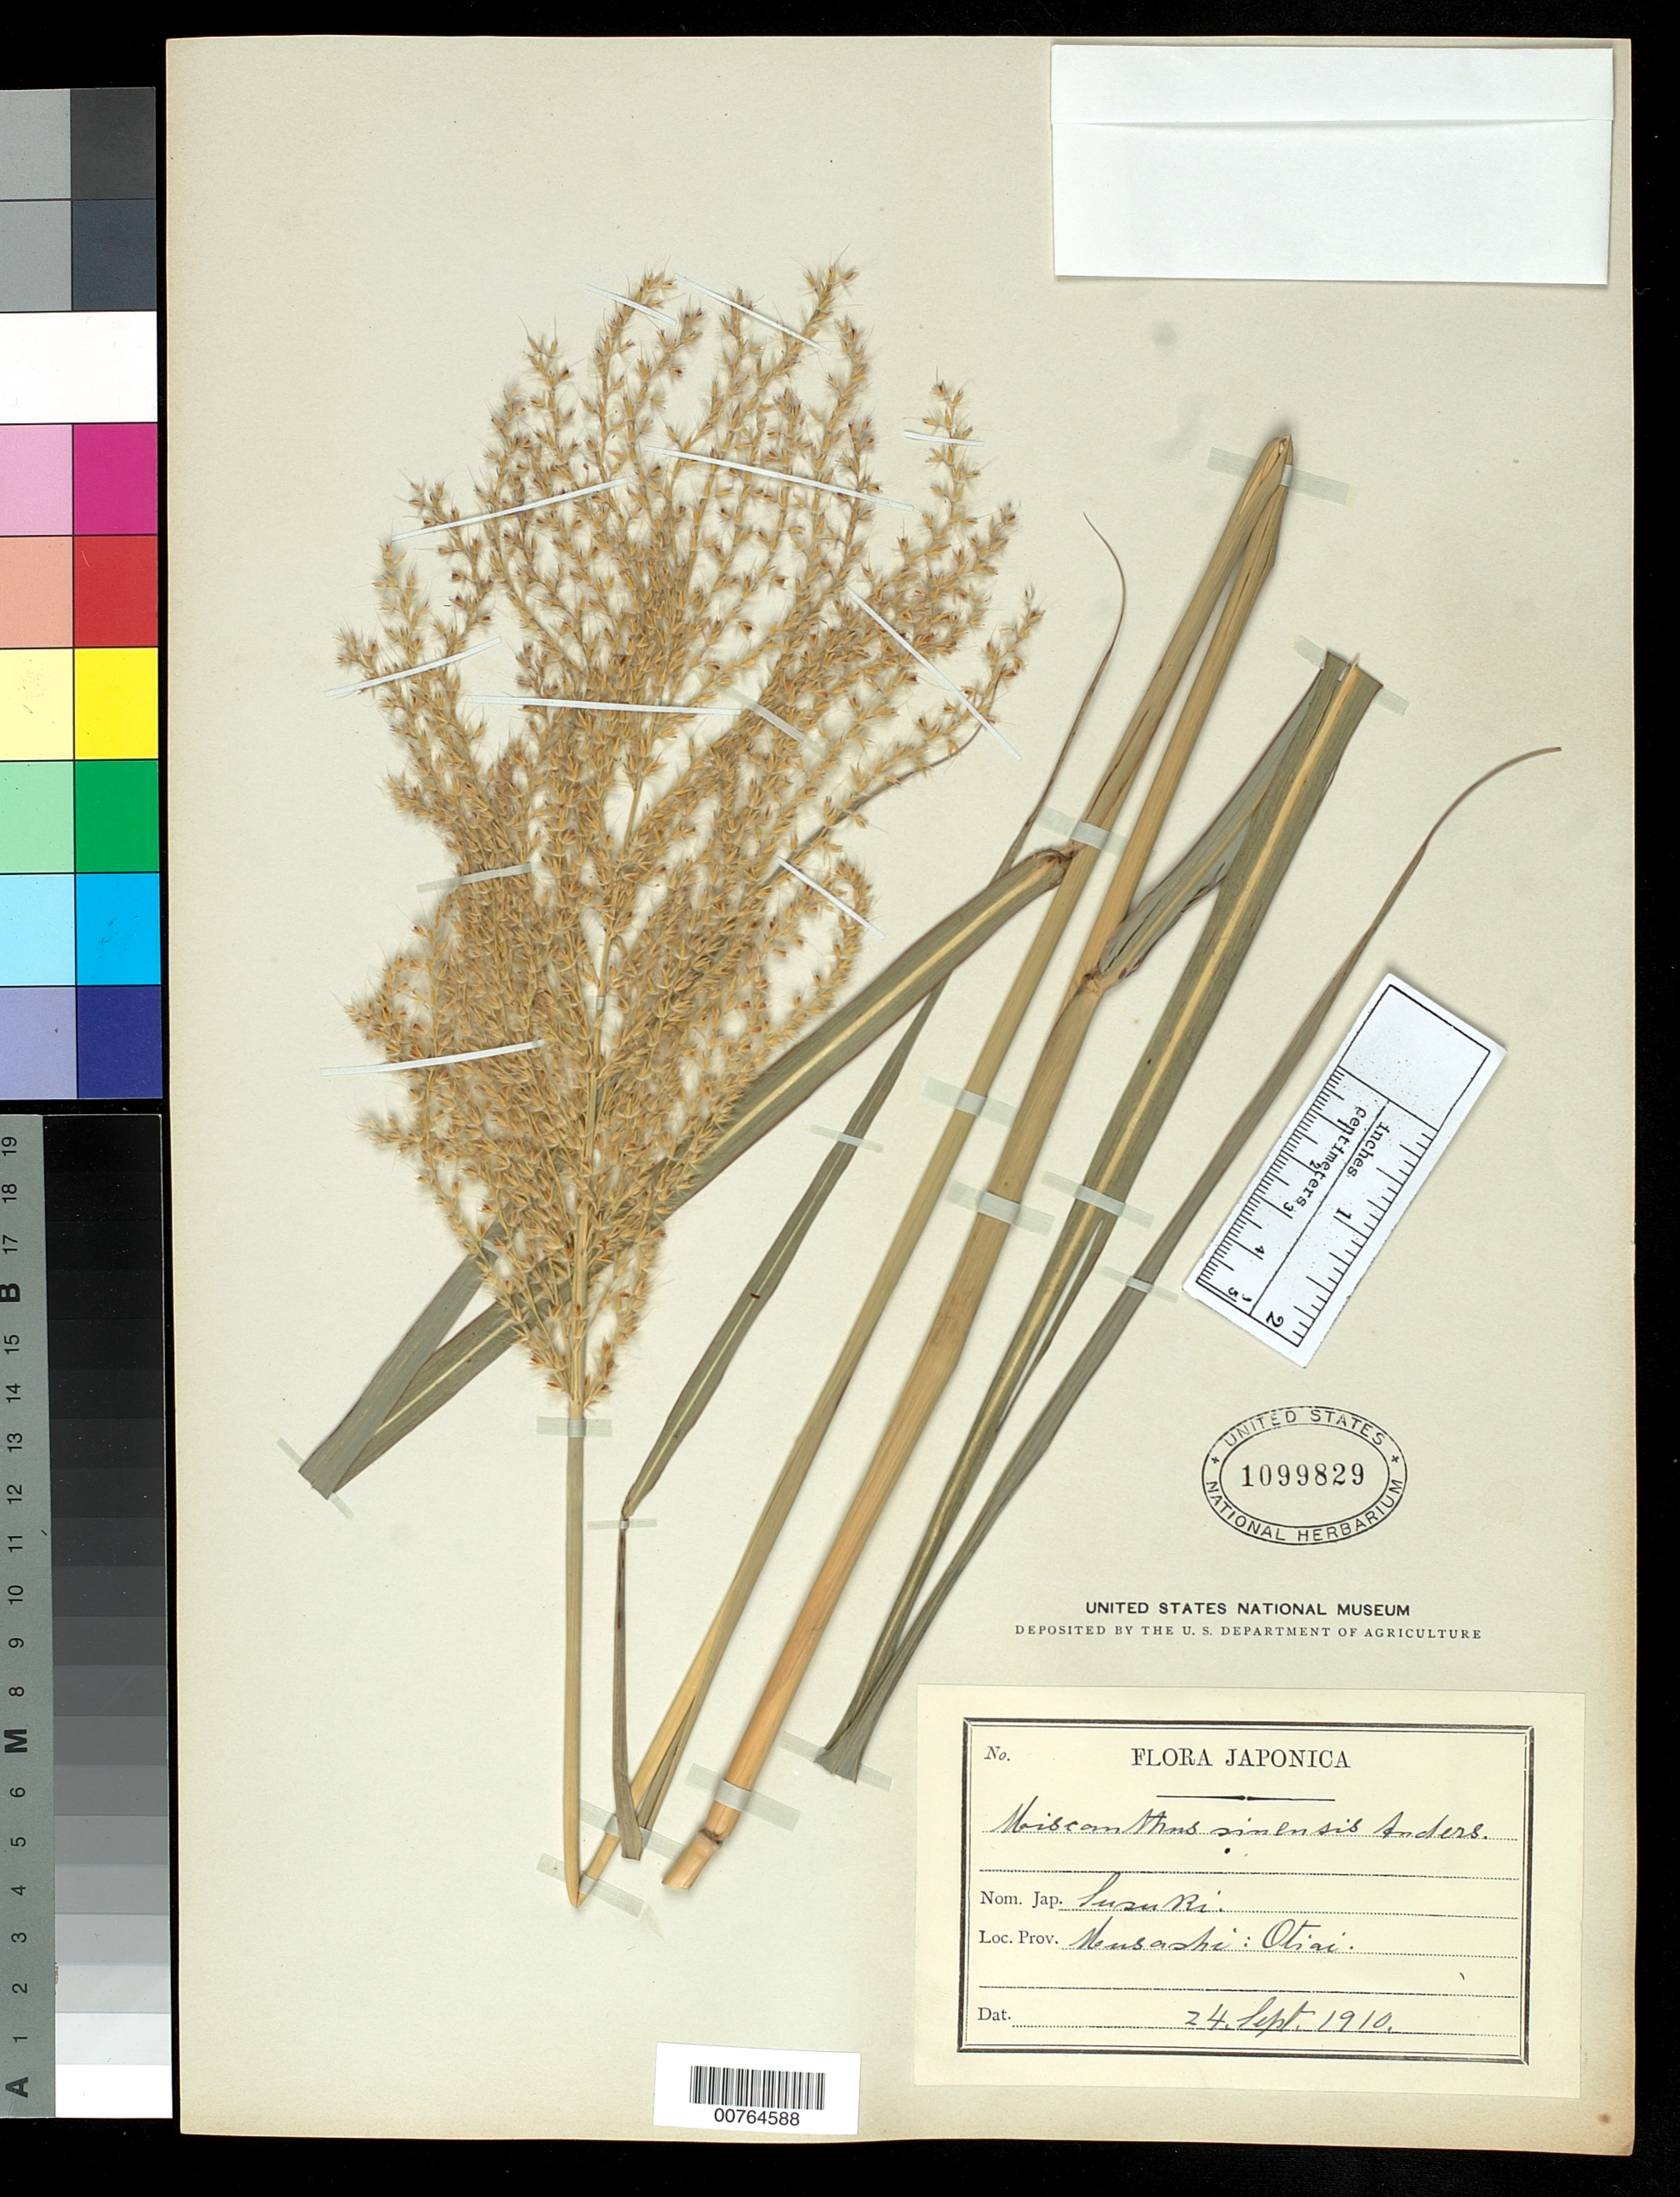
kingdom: Plantae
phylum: Tracheophyta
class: Liliopsida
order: Poales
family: Poaceae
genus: Miscanthus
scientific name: Miscanthus sinensis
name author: Andersson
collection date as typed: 24 Sep 1910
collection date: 1910-09-24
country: Japan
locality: Musashi, Otiai.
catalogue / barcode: US 1099829